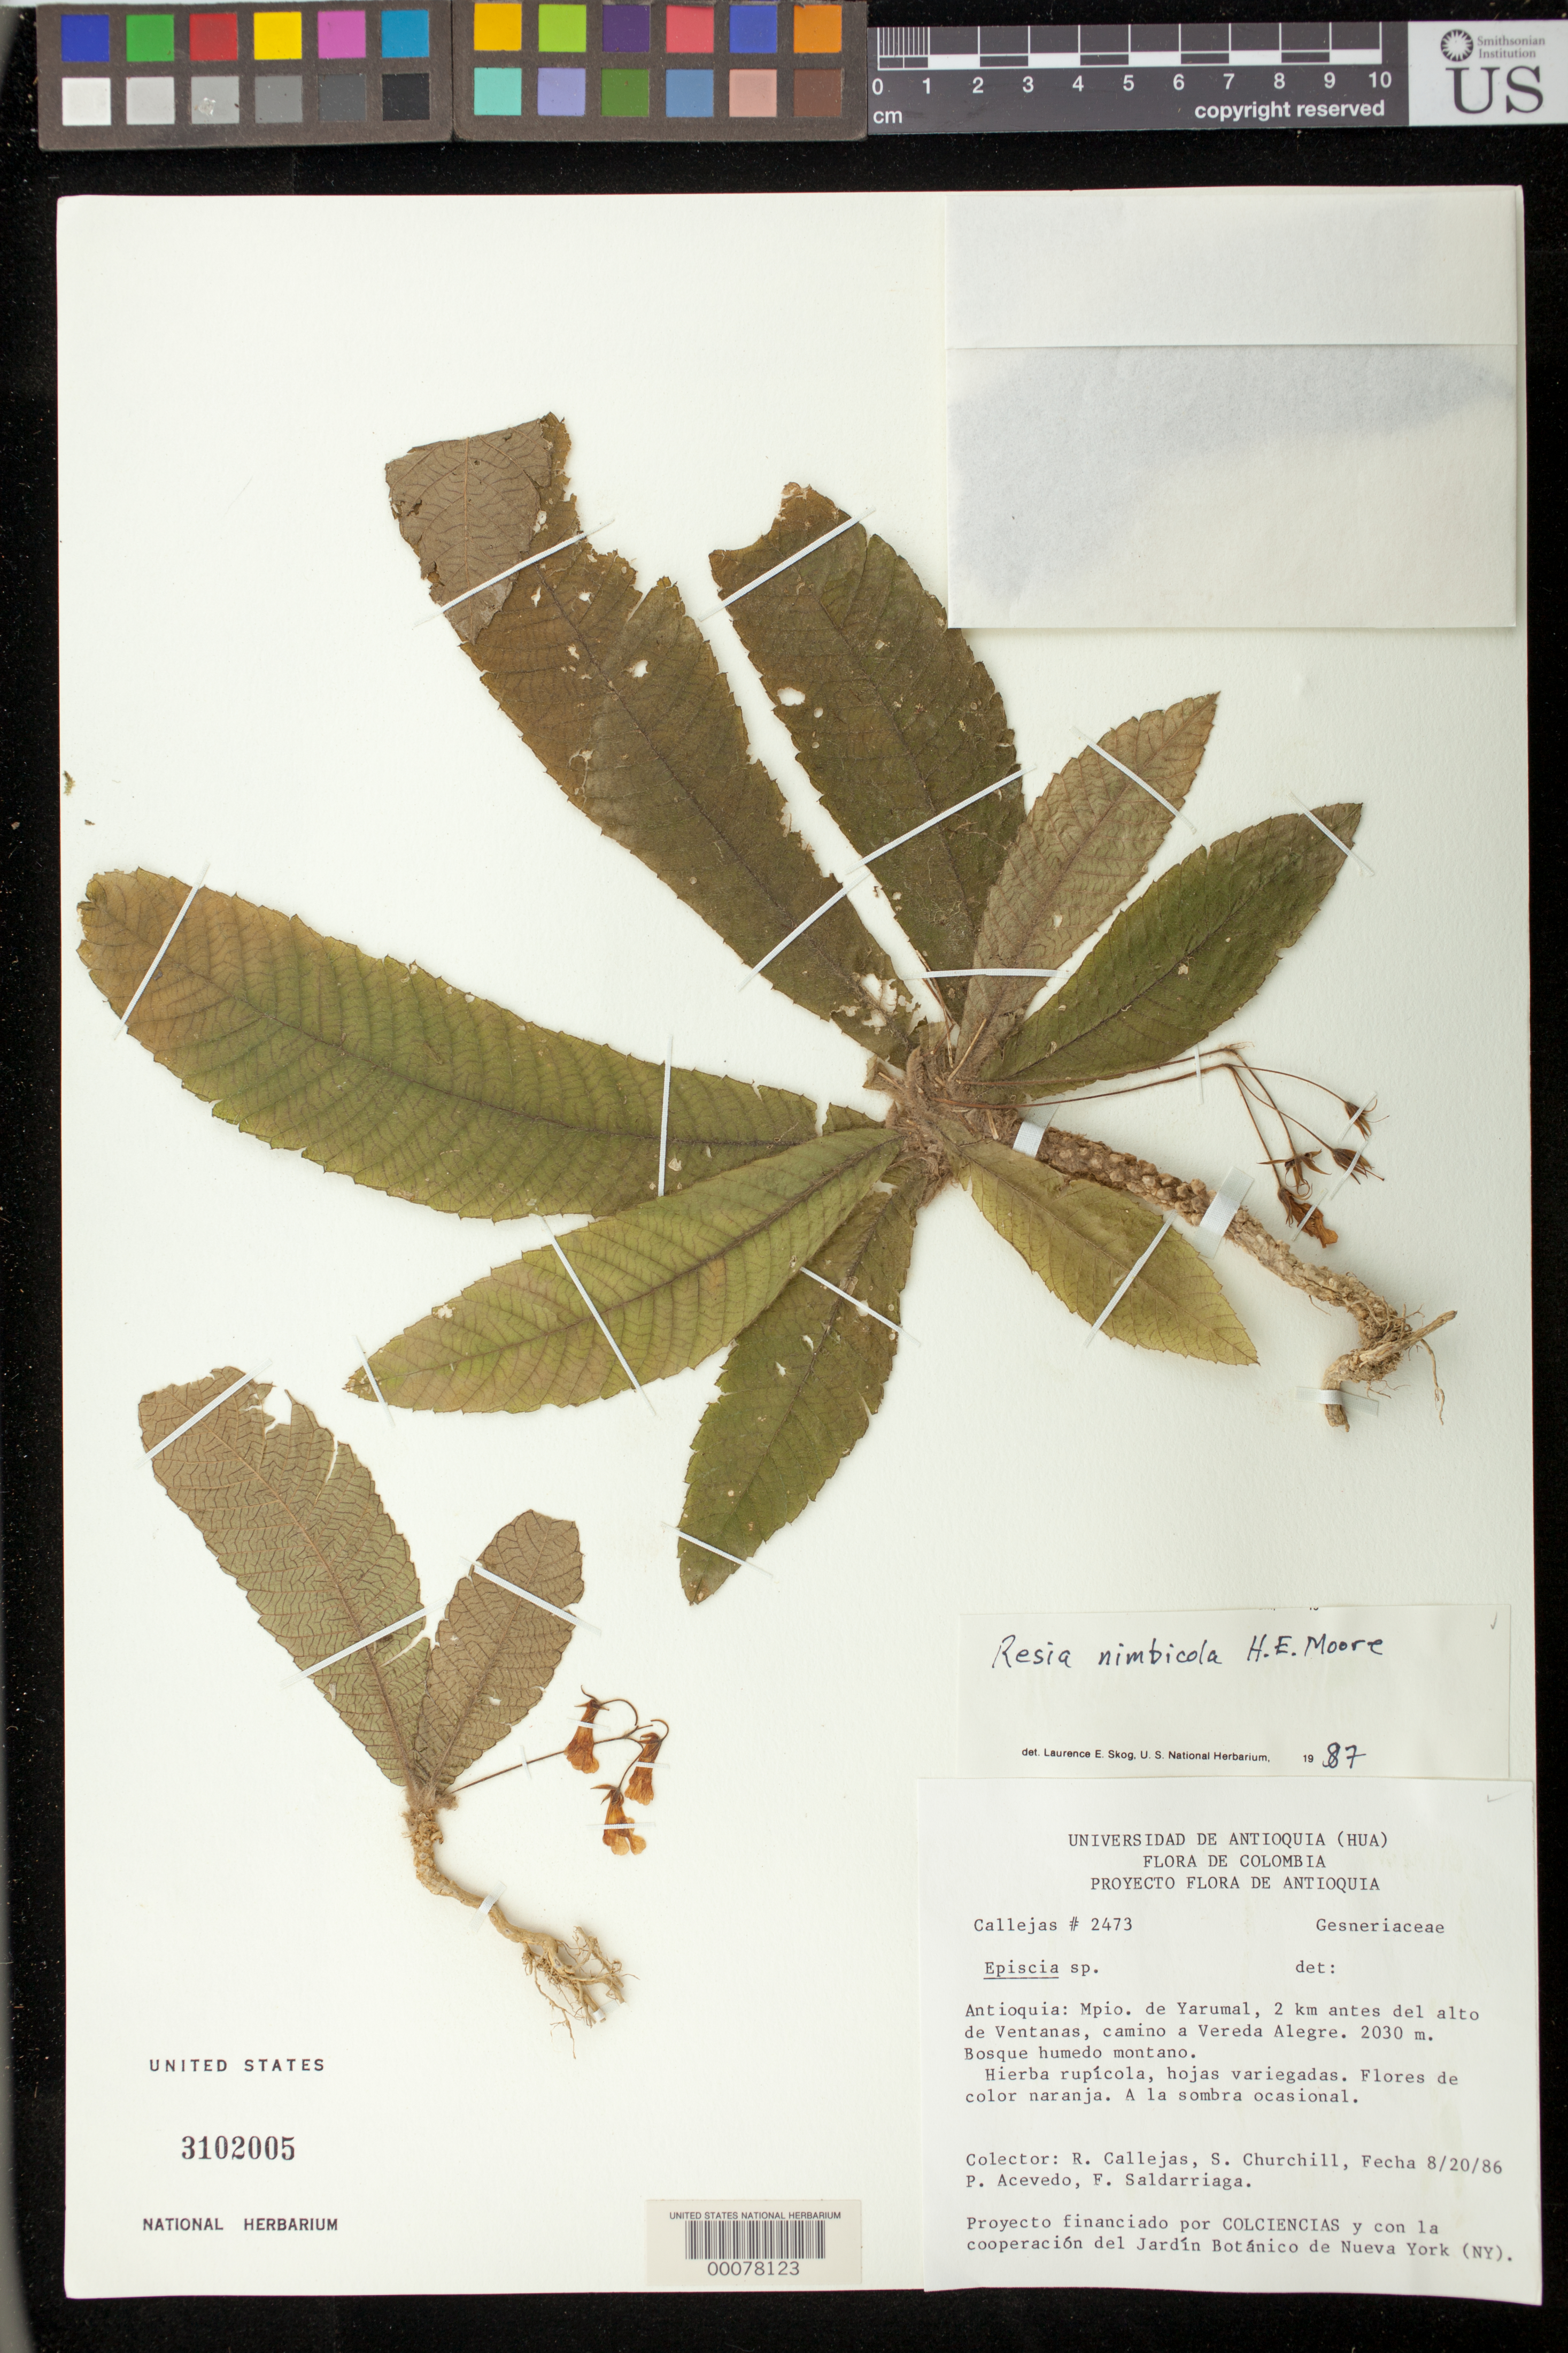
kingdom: Plantae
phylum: Tracheophyta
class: Magnoliopsida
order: Lamiales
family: Gesneriaceae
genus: Resia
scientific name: Resia nimbicola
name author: H.E. Moore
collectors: R. Callejas, S. Churchill, P. Acevedo-Rodr. & F. Saldarriaga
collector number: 2473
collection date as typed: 20 Aug 1986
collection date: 1986-08-20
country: Colombia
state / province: Antioquia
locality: Mpio. de Yarumal, 2 km antes del alto de Ventanas, camino a Vereda Allegre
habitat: Bosque humedo montano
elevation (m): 2030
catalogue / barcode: US 3102005